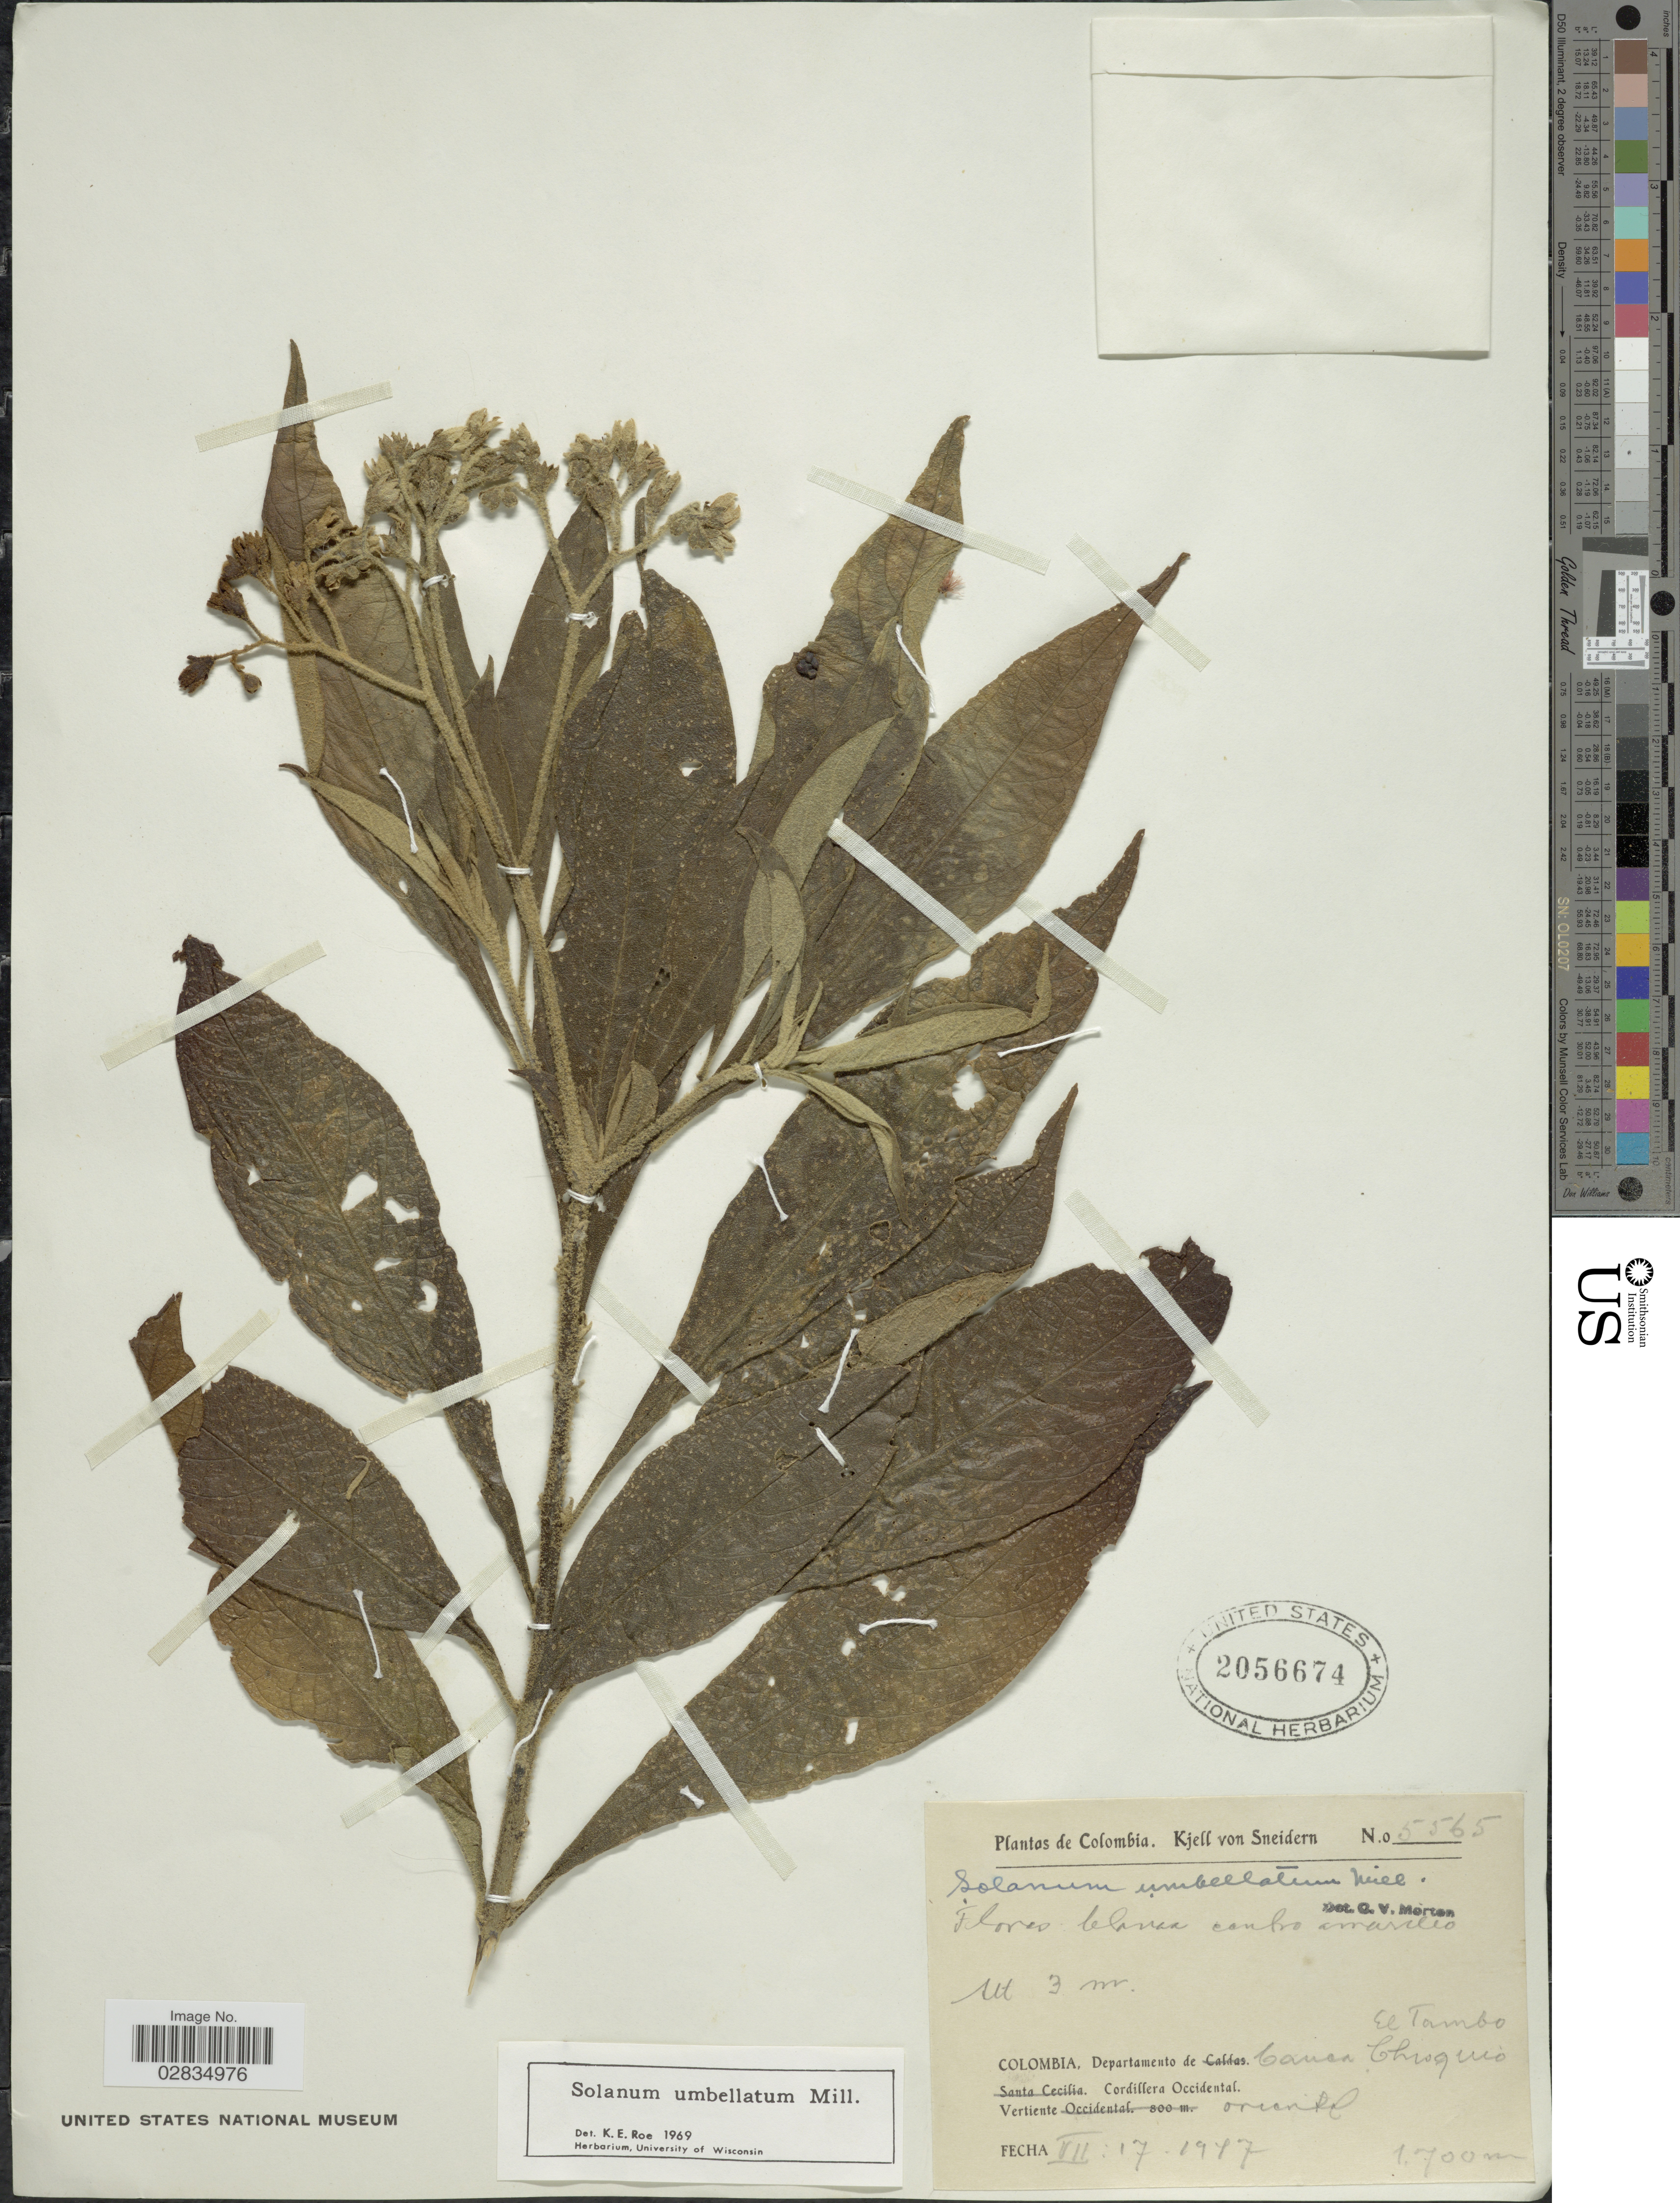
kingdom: Plantae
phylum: Tracheophyta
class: Magnoliopsida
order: Solanales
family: Solanaceae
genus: Solanum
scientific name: Solanum umbellatum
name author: Mill.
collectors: K. von Sneidern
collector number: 5565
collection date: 1947-07-17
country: Colombia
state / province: Cauca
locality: El Tambo, Departamento de Cauca, Chisquio, Cordillera Occidental, Vertiente Oriental.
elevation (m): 1700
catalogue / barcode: US 2056674